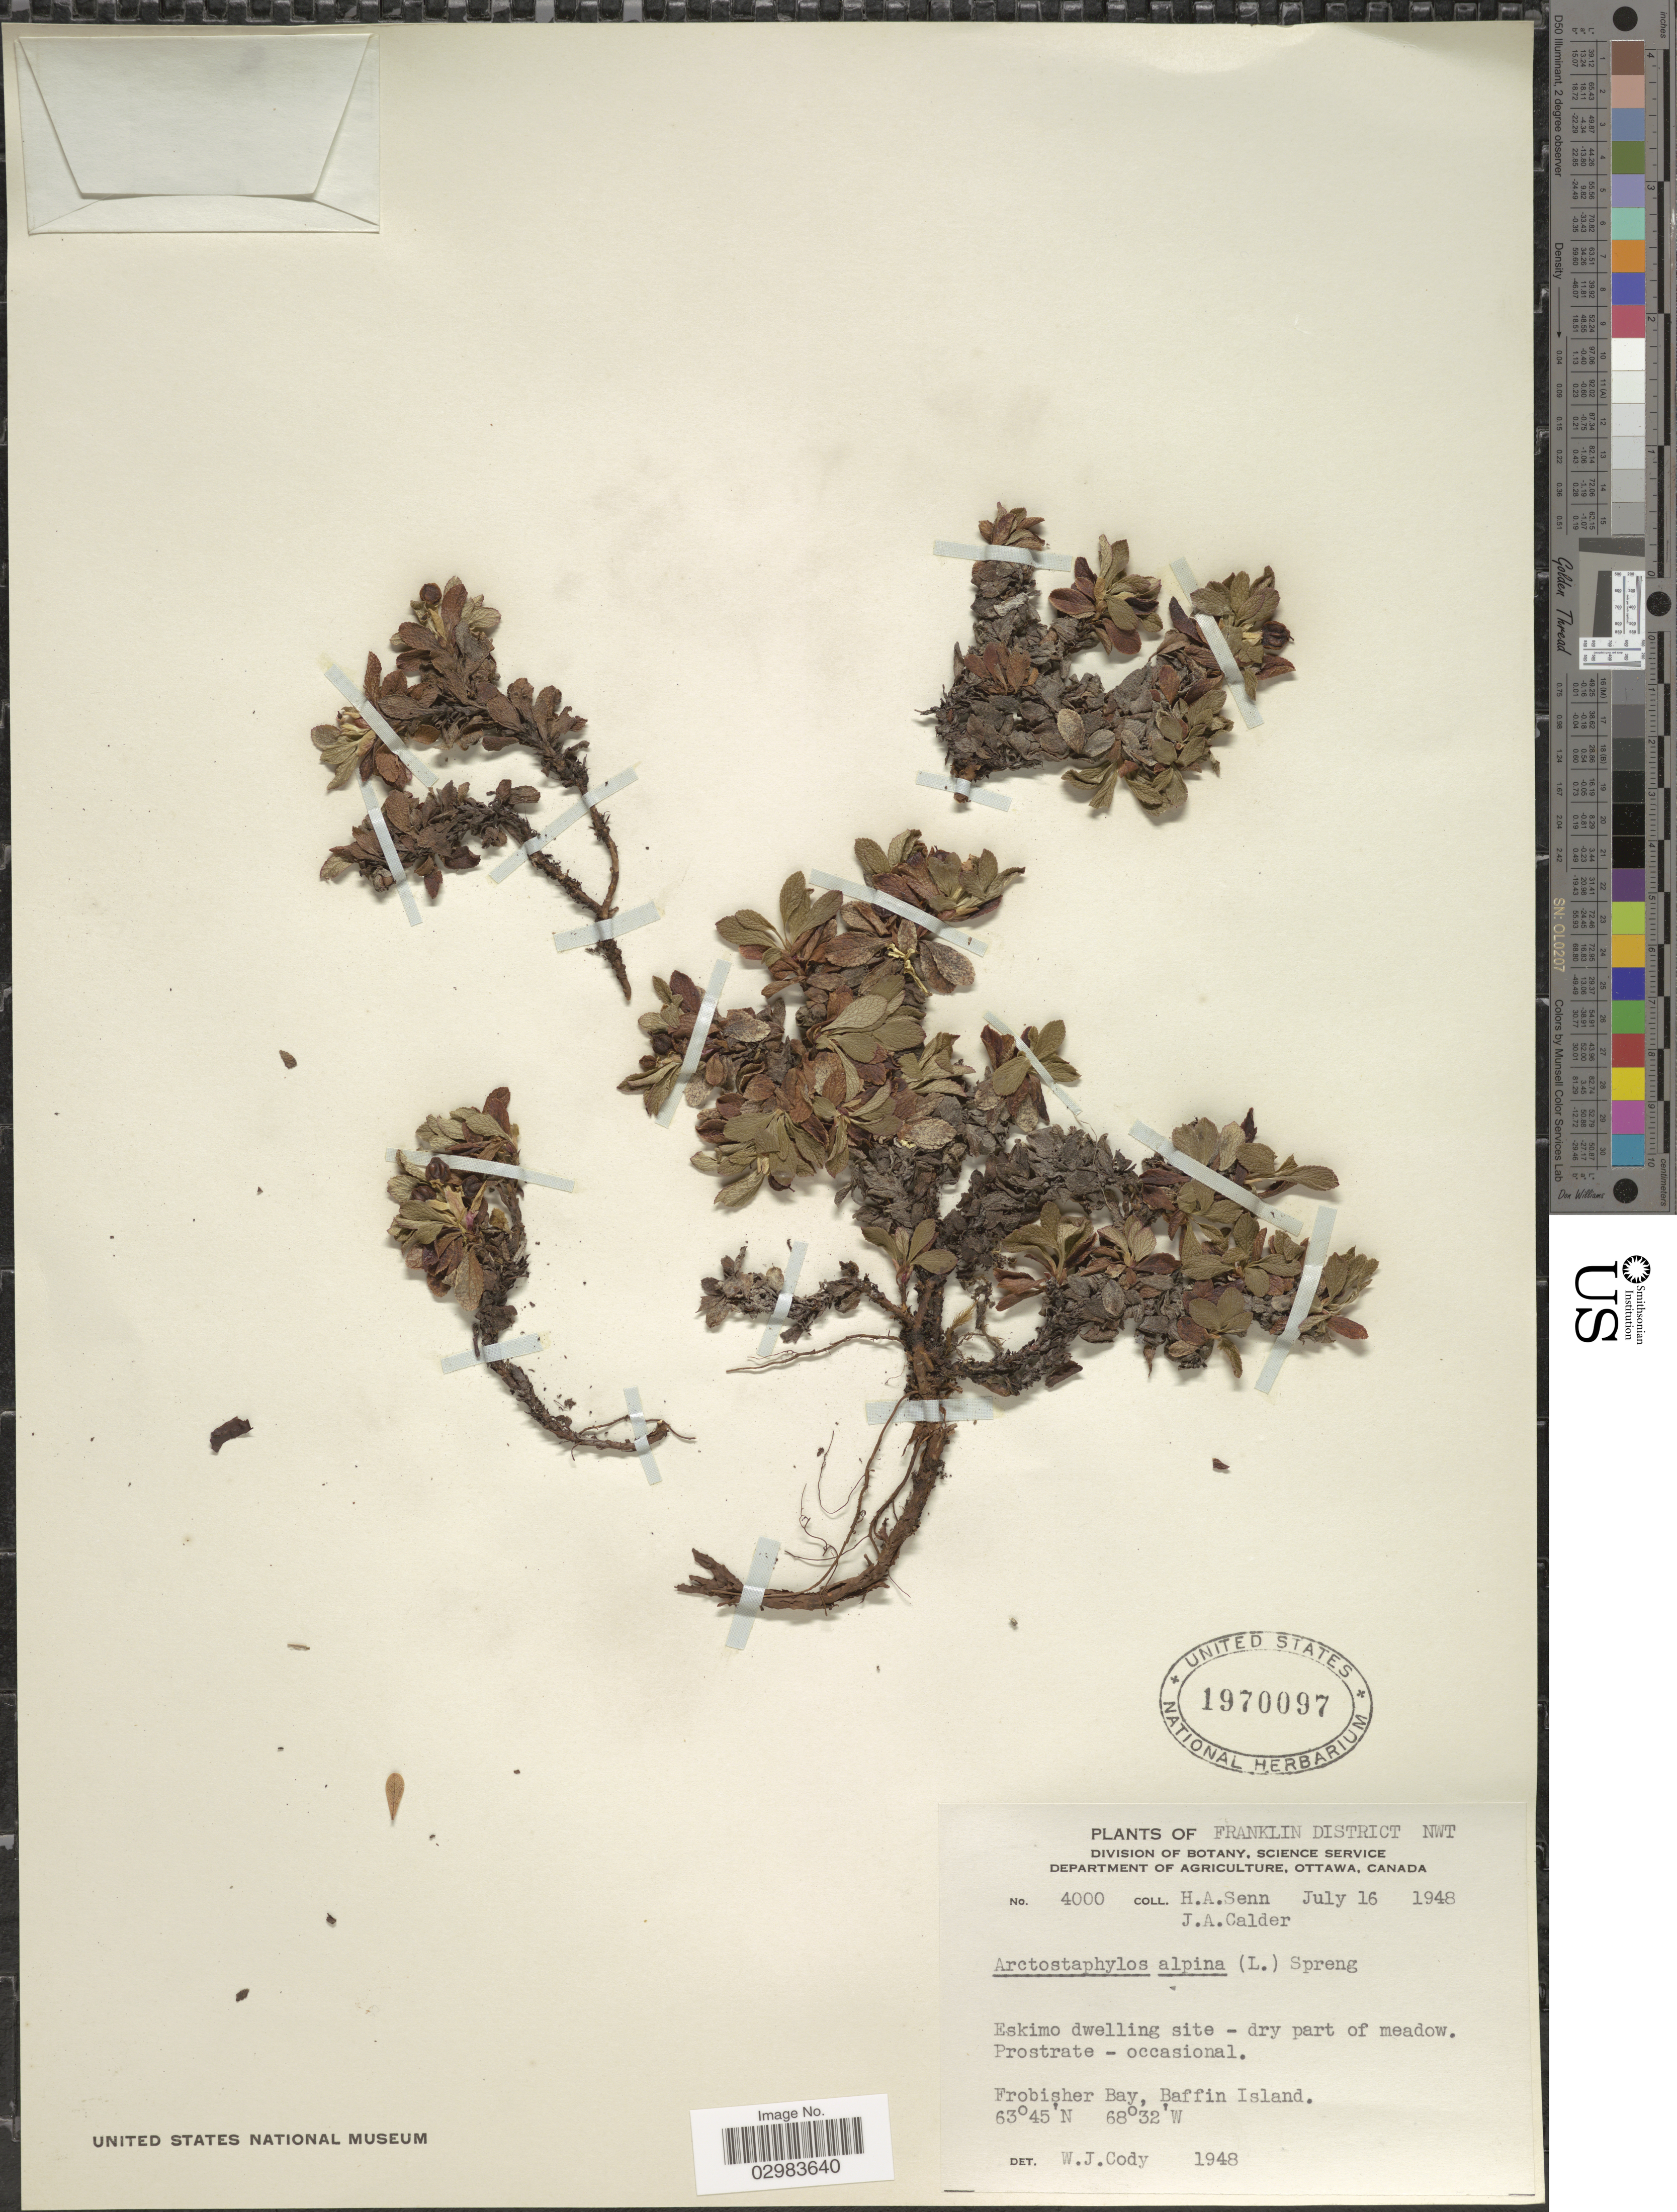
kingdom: Plantae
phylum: Tracheophyta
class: Magnoliopsida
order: Ericales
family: Ericaceae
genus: Arctostaphylos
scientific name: Arctostaphylos alpina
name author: (L.) Spreng.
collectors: H. Senn & J. A. Calder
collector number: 4000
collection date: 1948-07-16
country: Canada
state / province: Northwest Territories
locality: Franklin District. Eskimo dwelling site - dry part of meadow. Frobisher Bay, Baffin Island.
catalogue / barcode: US 1970097